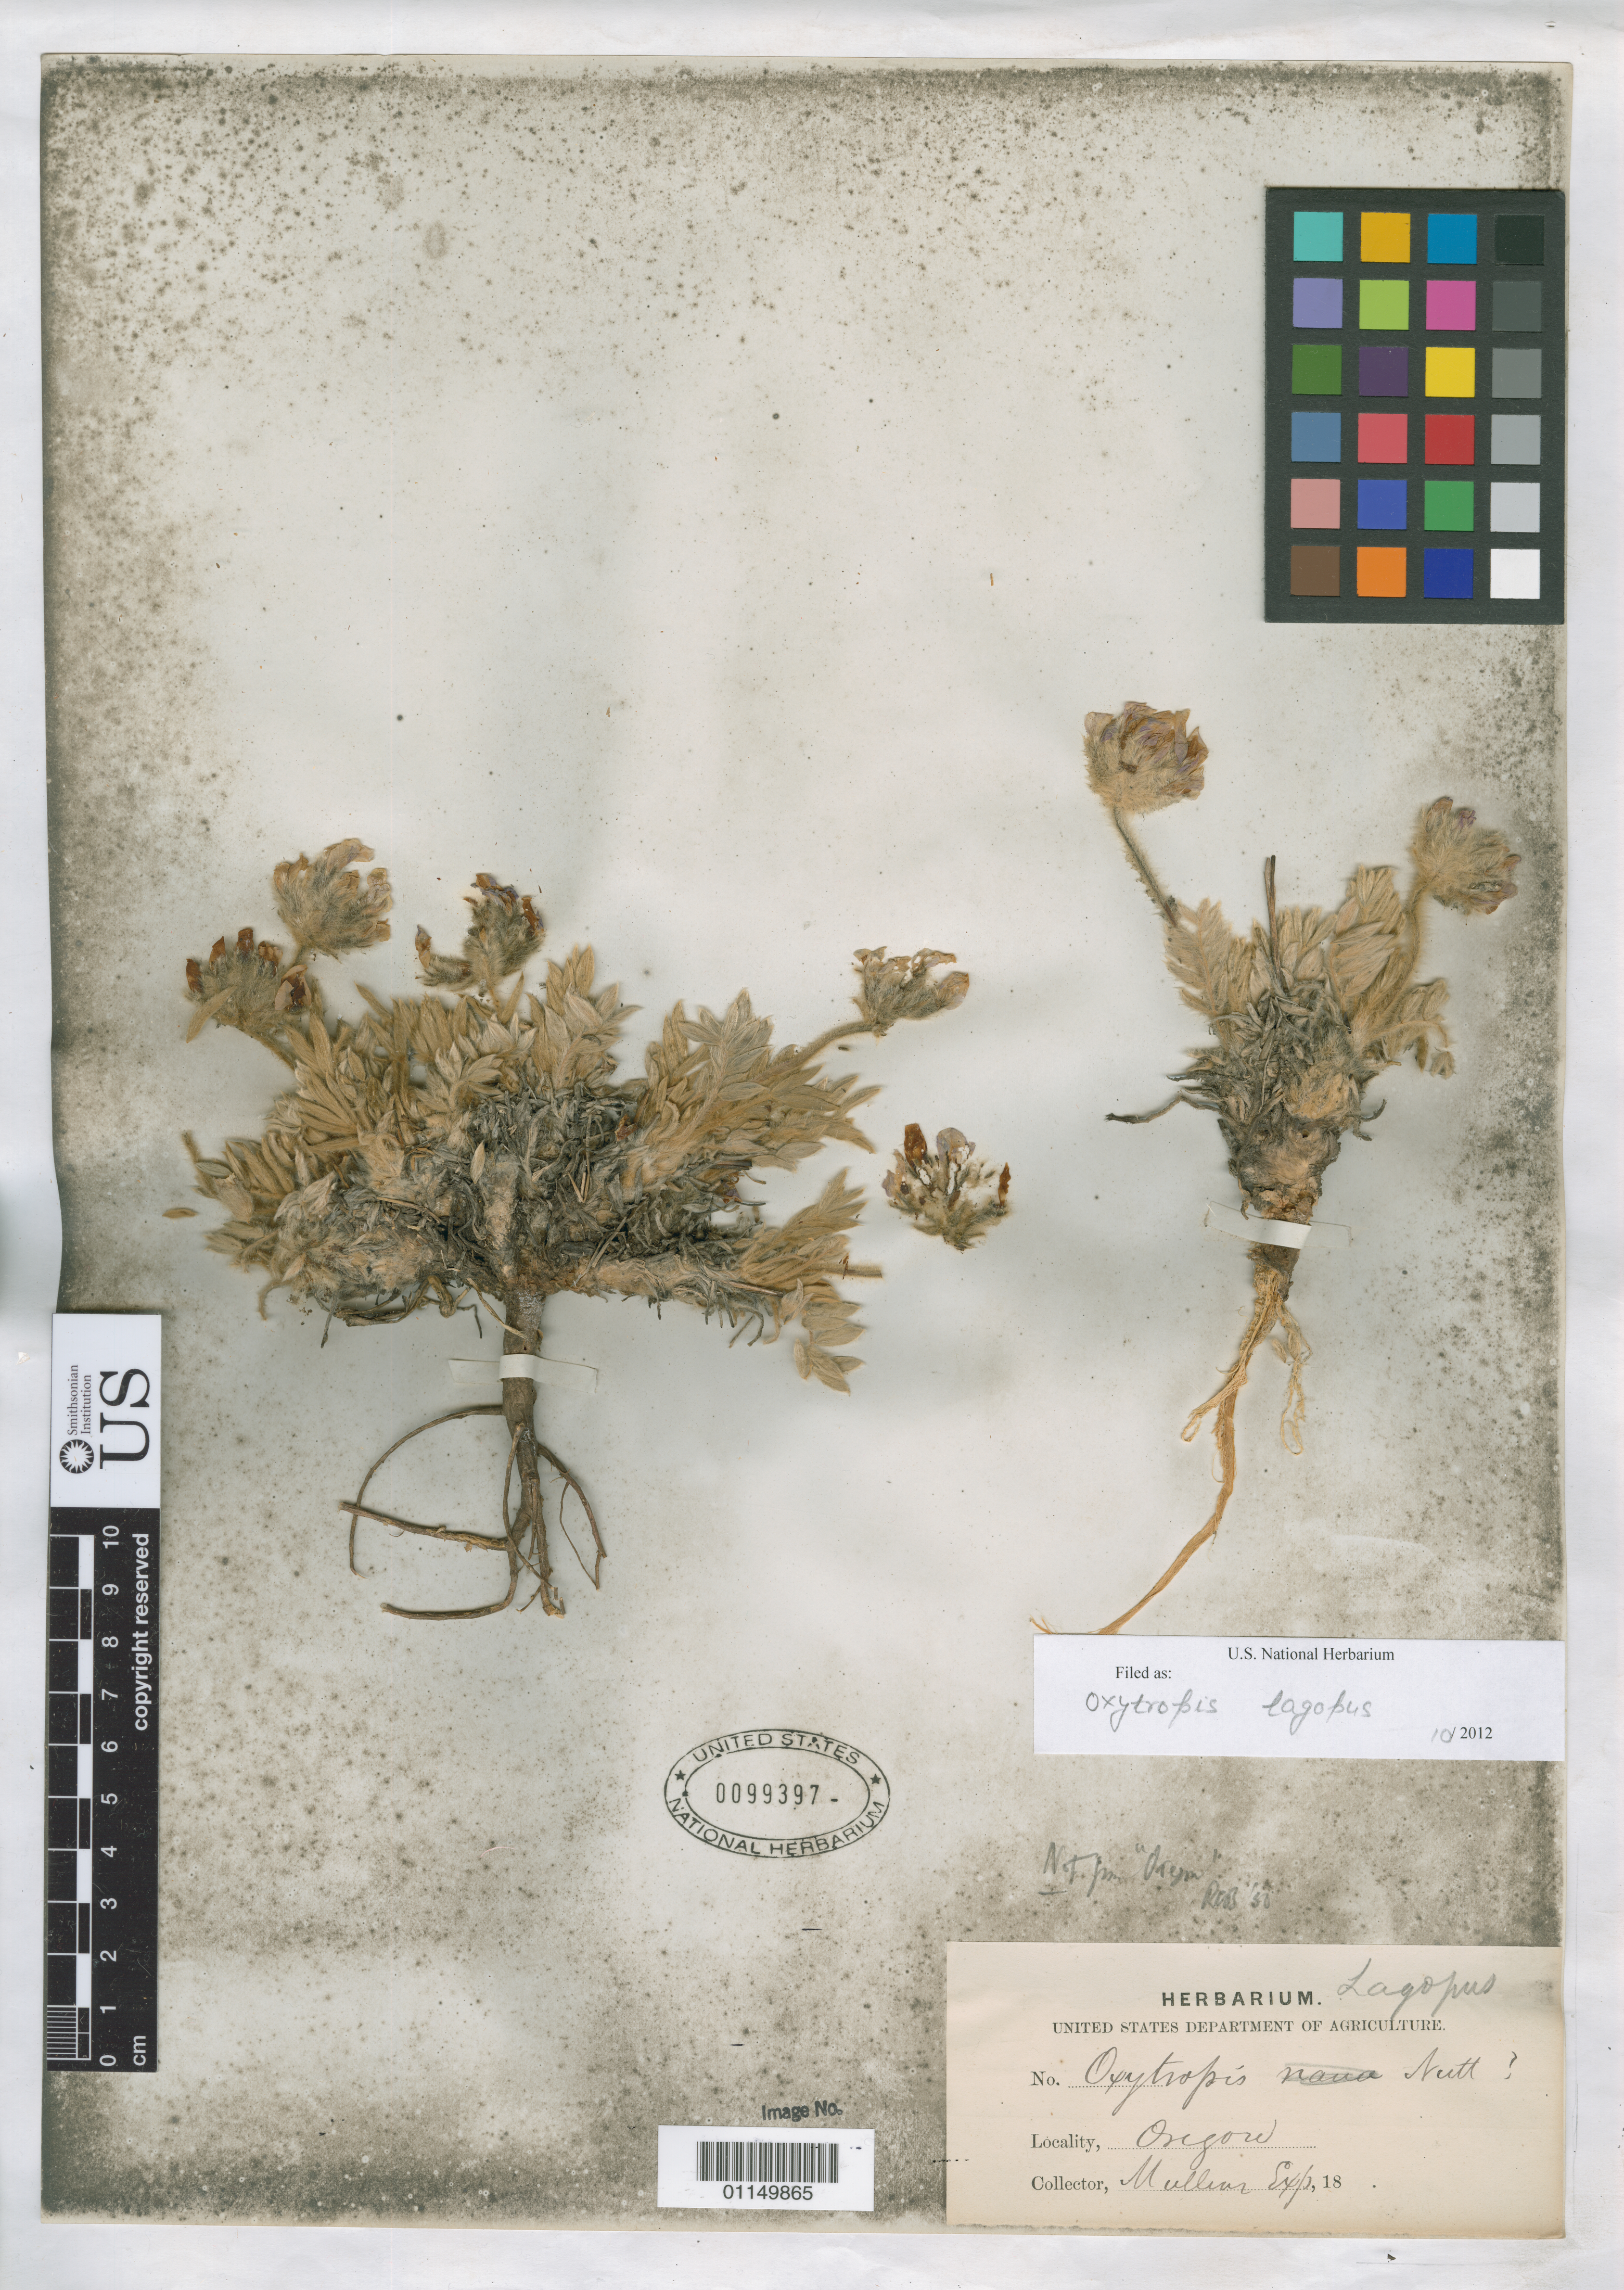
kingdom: Plantae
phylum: Tracheophyta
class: Magnoliopsida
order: Fabales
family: Fabaceae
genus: Oxytropis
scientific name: Oxytropis lagopus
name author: Nutt.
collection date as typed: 18--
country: United States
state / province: Oregon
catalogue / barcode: US 99397